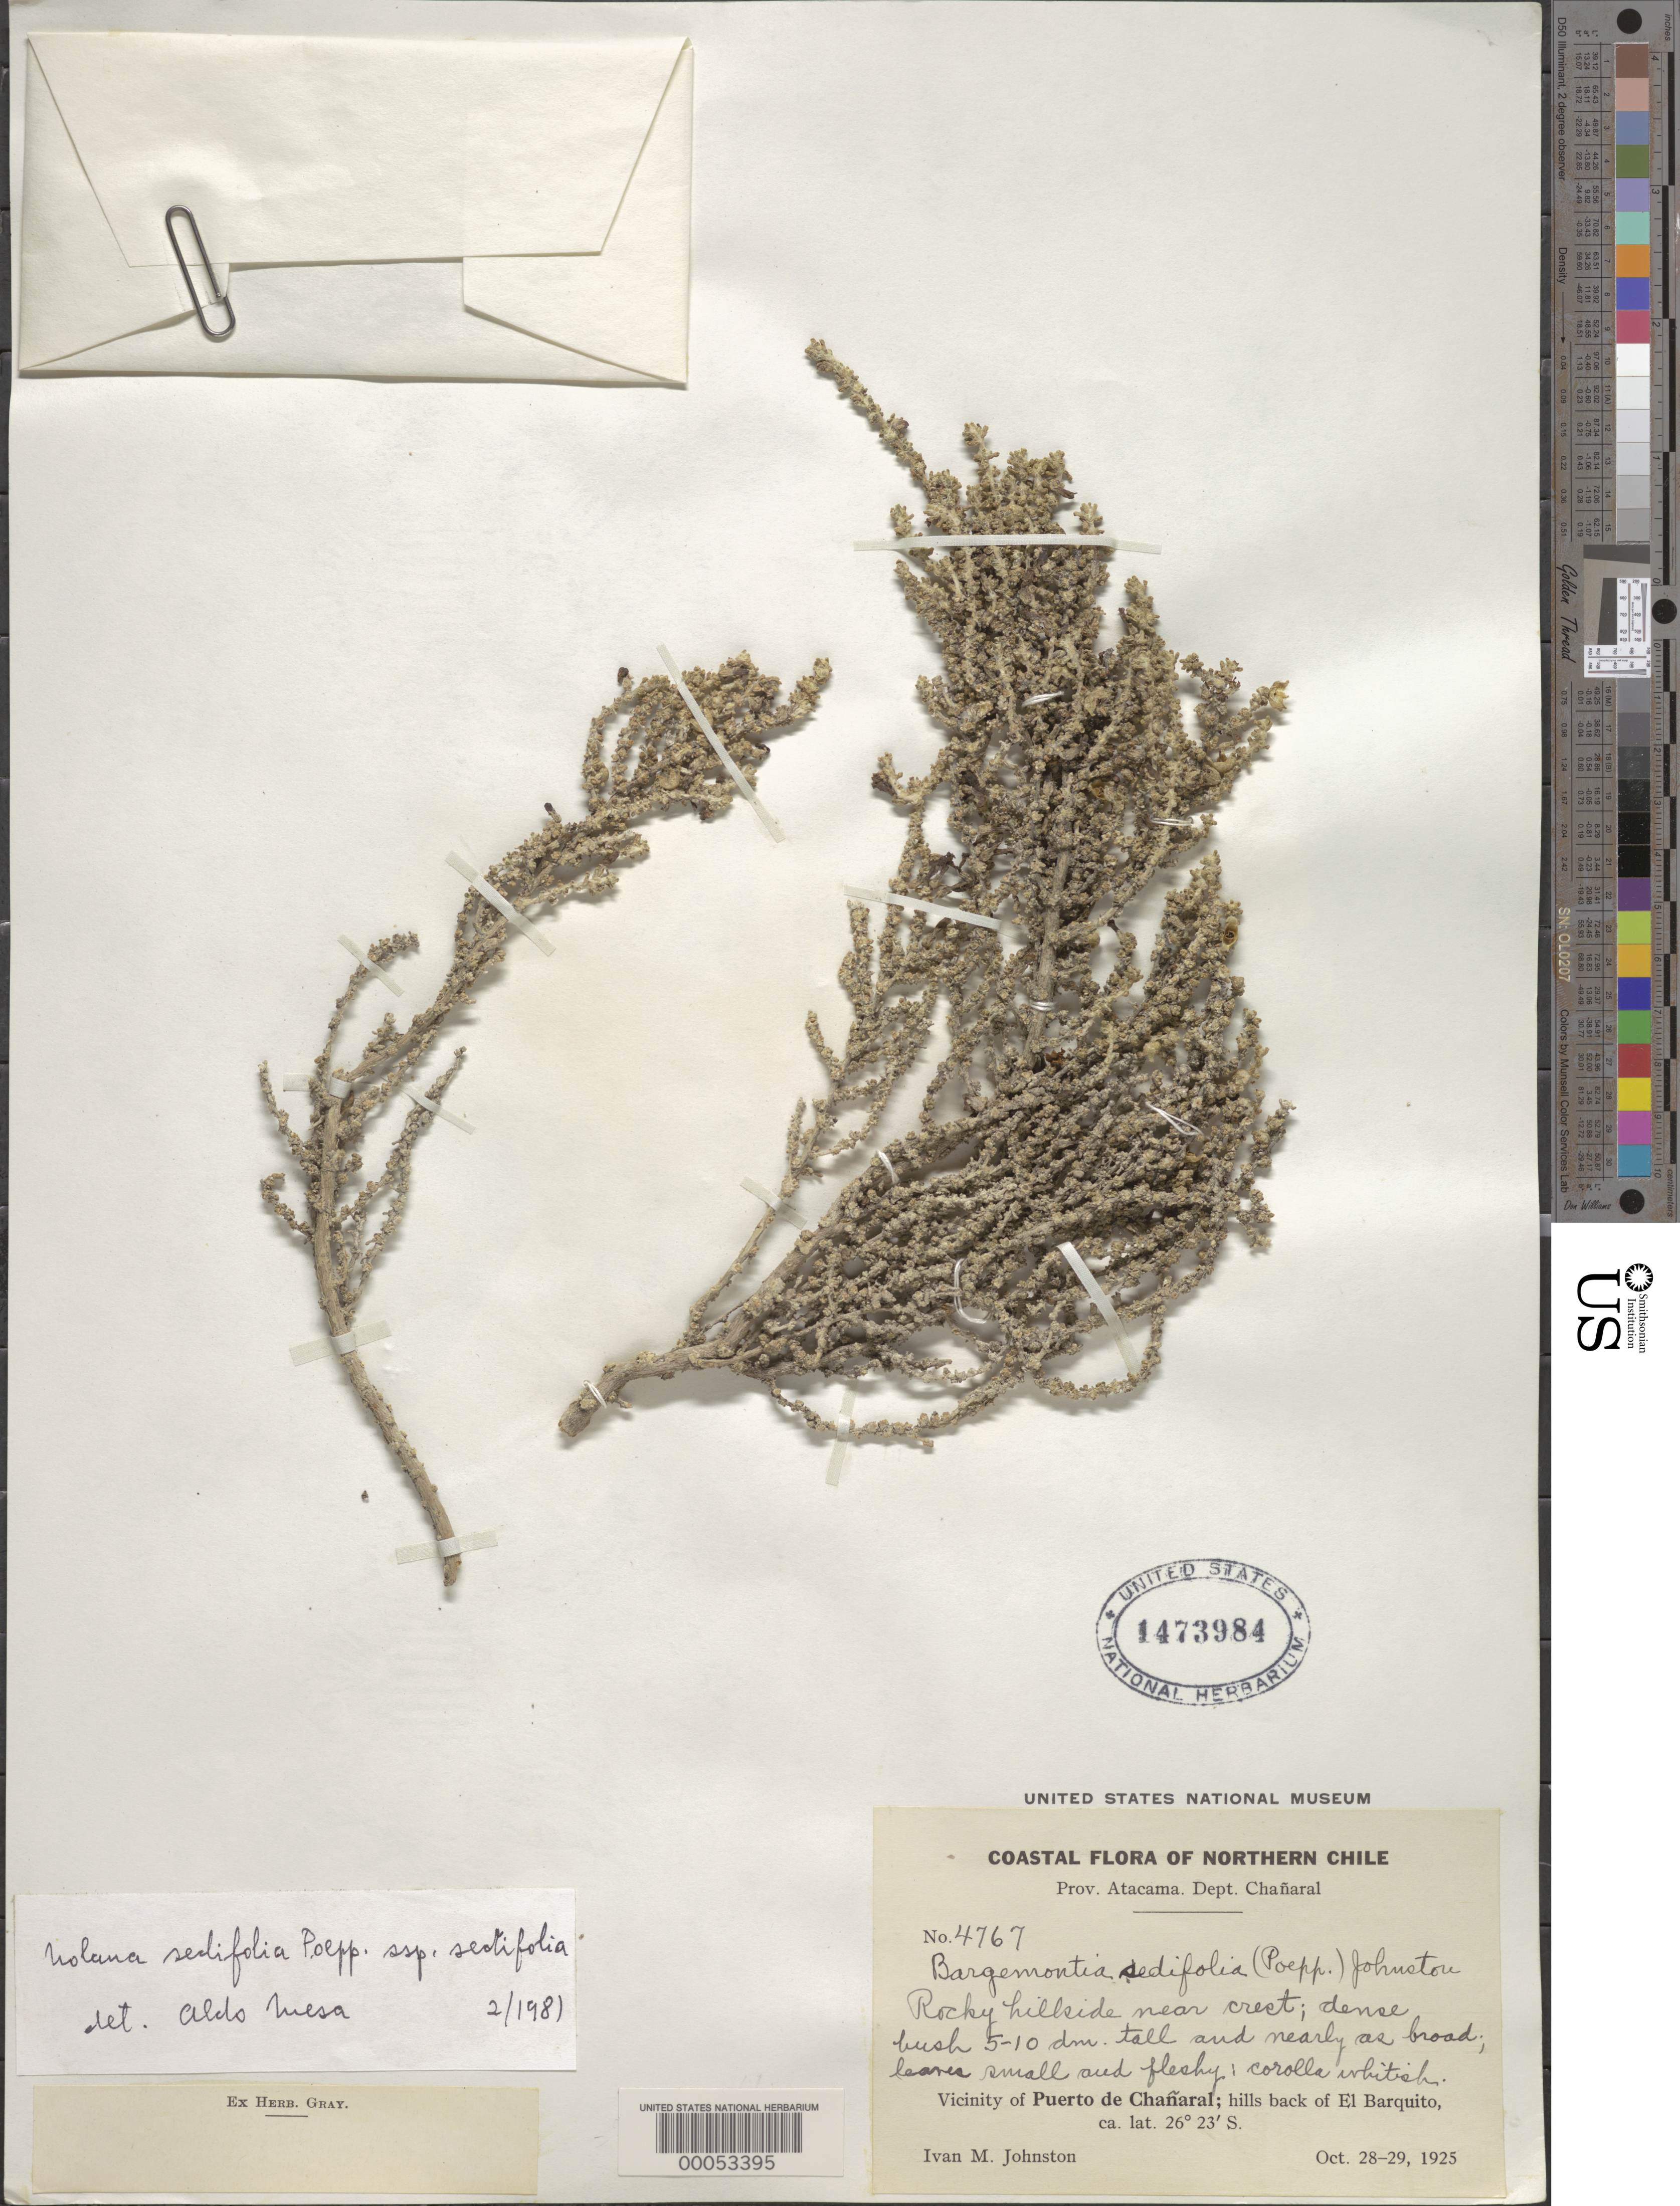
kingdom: Plantae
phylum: Tracheophyta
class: Magnoliopsida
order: Solanales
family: Solanaceae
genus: Nolana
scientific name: Nolana sedifolia subsp. sedifolia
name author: Poepp.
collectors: I.M. Johnston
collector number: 4767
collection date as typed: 28 Oct 1925 to 29 Oct 1925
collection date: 1925-10-28/1925-10-29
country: Chile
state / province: Atacama (III)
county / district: Chañaral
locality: Vicinity of puerto de chanaral; hills back of el barquito.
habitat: Rocky hillside near crest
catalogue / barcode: US 1473984